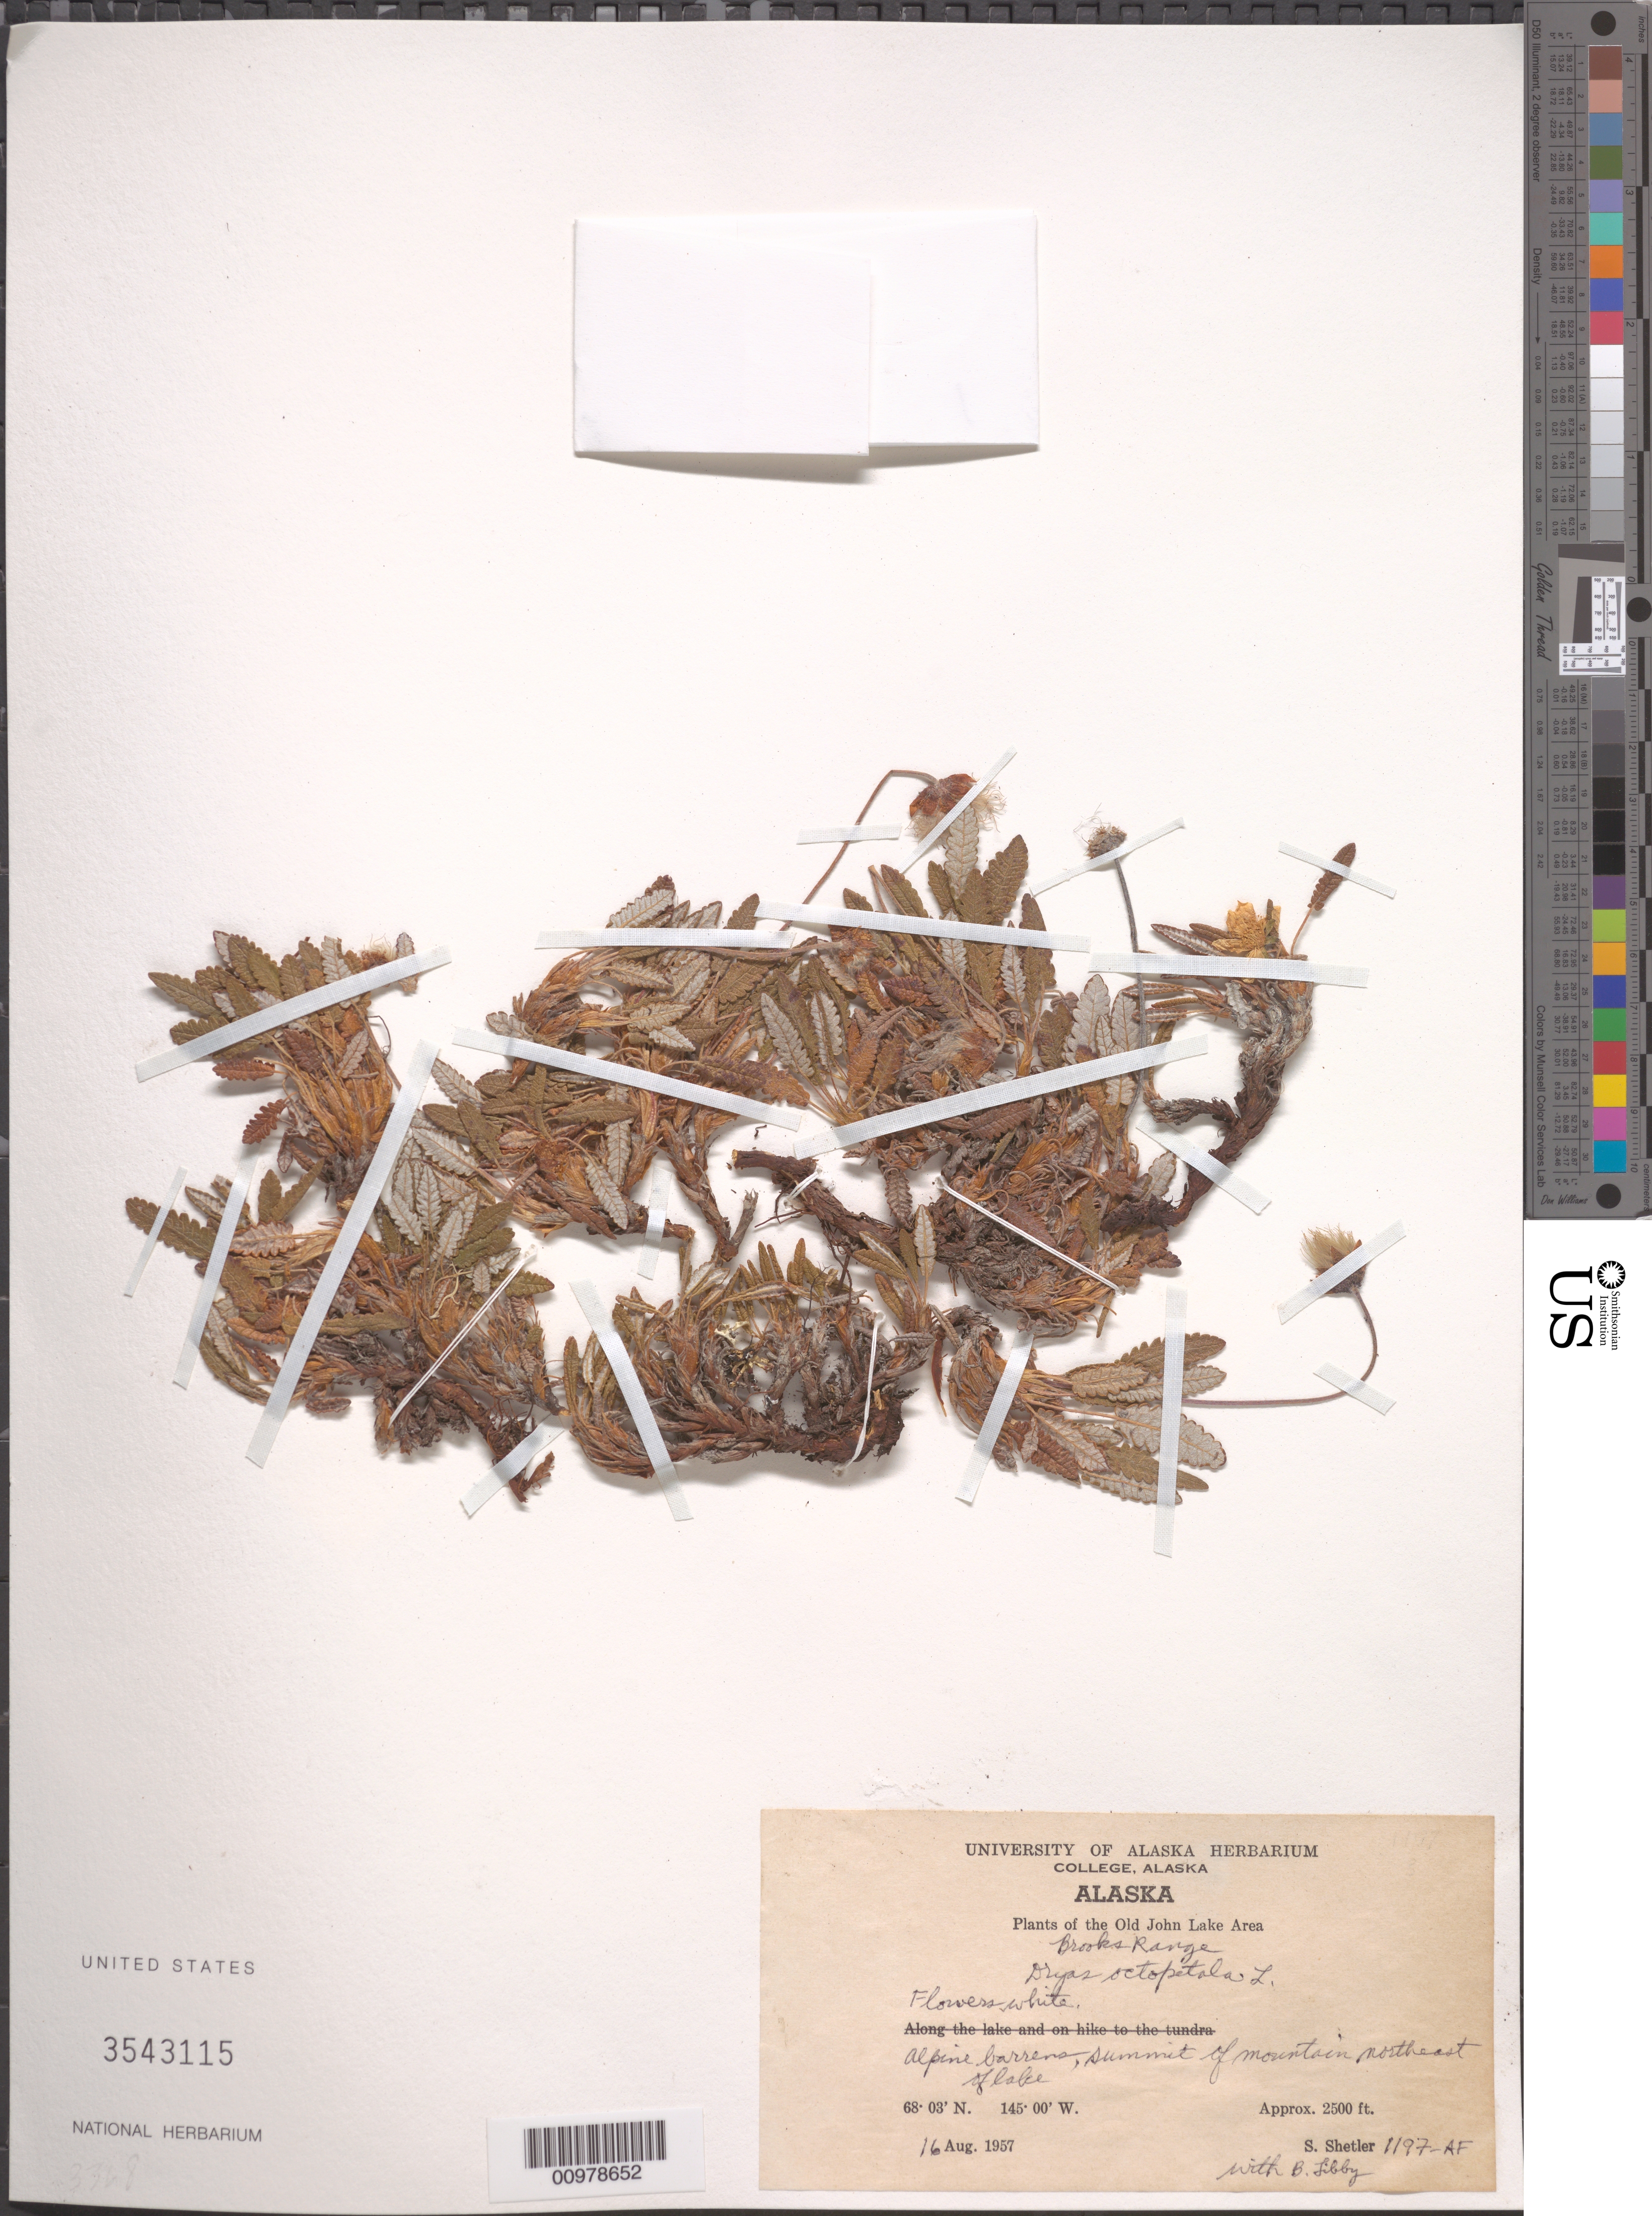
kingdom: Plantae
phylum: Tracheophyta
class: Magnoliopsida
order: Rosales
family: Rosaceae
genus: Dryas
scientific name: Dryas octopetala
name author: L.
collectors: S. Shetler & B. Libby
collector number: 1197-AF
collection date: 1957-08-16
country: United States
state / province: Alaska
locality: The Old John Lake Area. Brooks Range. Alpine barrens, summit of mountain, northeast of lake.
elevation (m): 762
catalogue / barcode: US 3543115